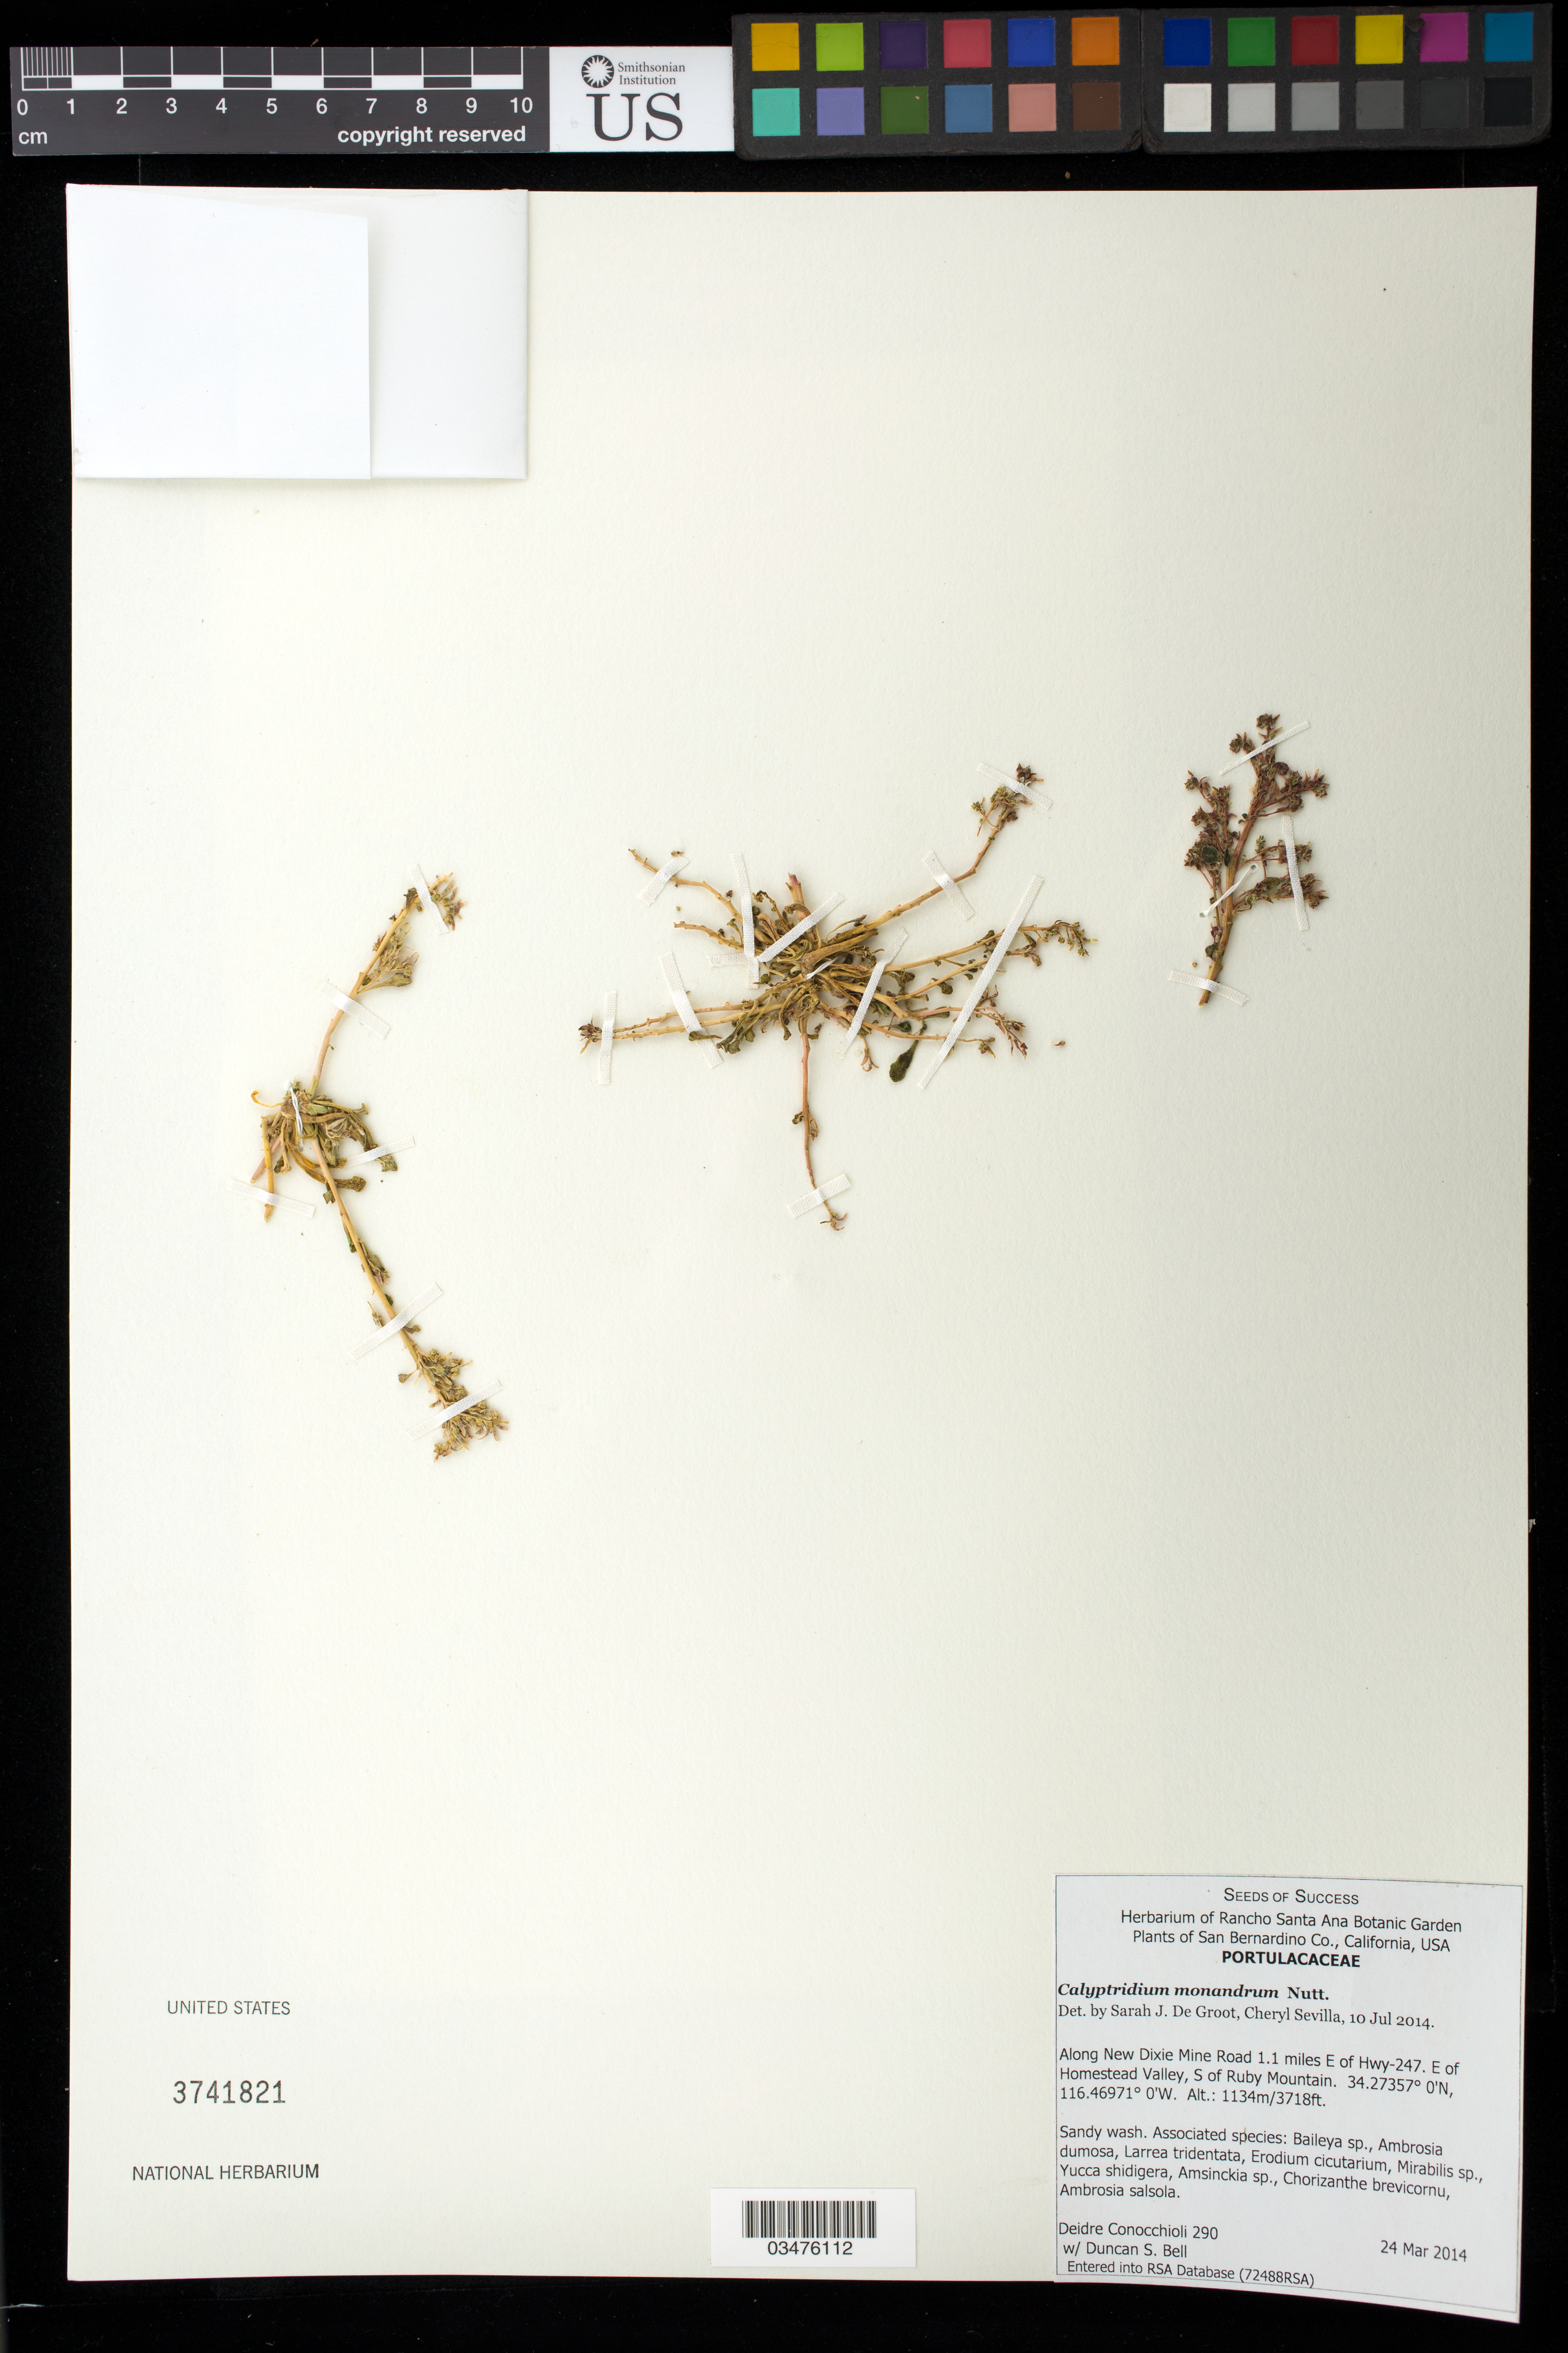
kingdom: Plantae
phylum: Tracheophyta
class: Magnoliopsida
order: Caryophyllales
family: Montiaceae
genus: Calyptridium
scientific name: Calyptridium monandrum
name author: (Nutt.) Nutt.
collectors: D. Conocchioli & D. S. Bell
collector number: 290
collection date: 2014-03-24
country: United States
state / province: California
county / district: San Bernardino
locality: Along New Dixie Mine Road 1.1 mi. E of Hwy 247. E of Homestead Valley, S of Ruby Mt.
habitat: Sandy wash. With Baileya sp., Ambrosia dumosa, Larrea tridentata, ect.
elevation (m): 1133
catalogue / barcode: US 3741821